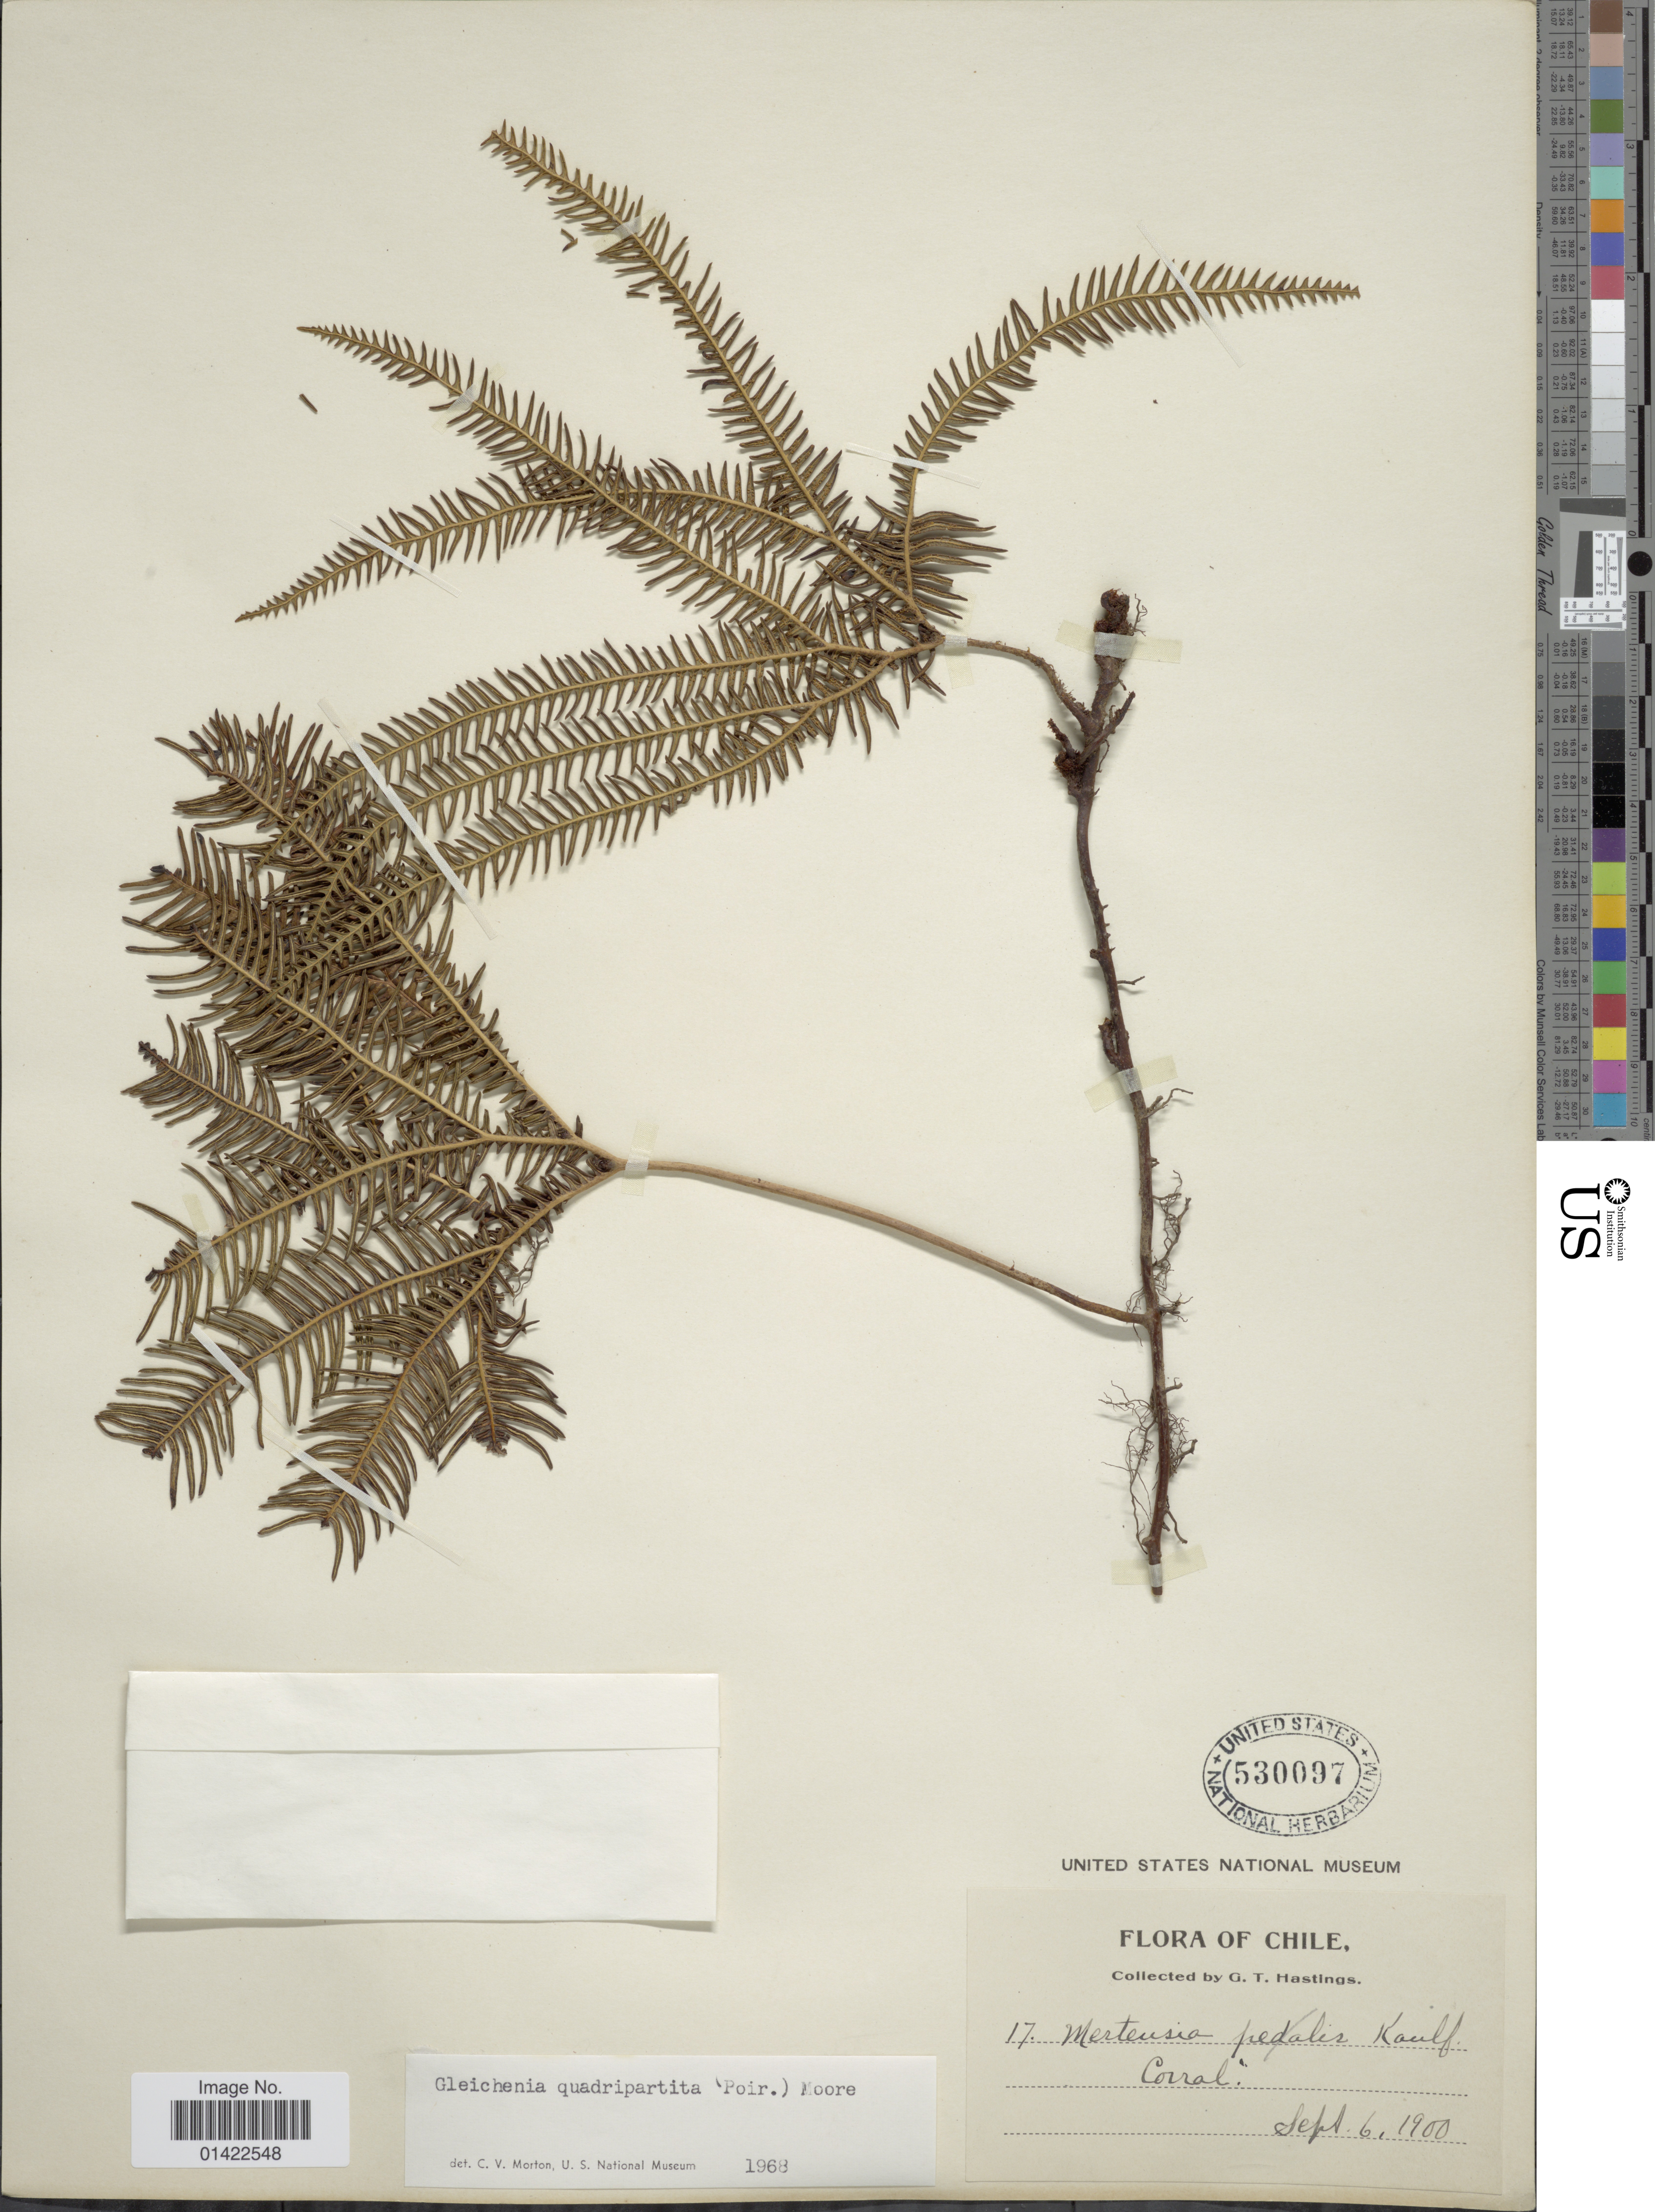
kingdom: Plantae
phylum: Tracheophyta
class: Polypodiopsida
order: Gleicheniales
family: Gleicheniaceae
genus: Sticherus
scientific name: Sticherus quadripartitus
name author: (Poir.) Ching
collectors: G. Hastings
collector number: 17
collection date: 1900-09-06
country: Chile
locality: Corral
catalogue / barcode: US 530097